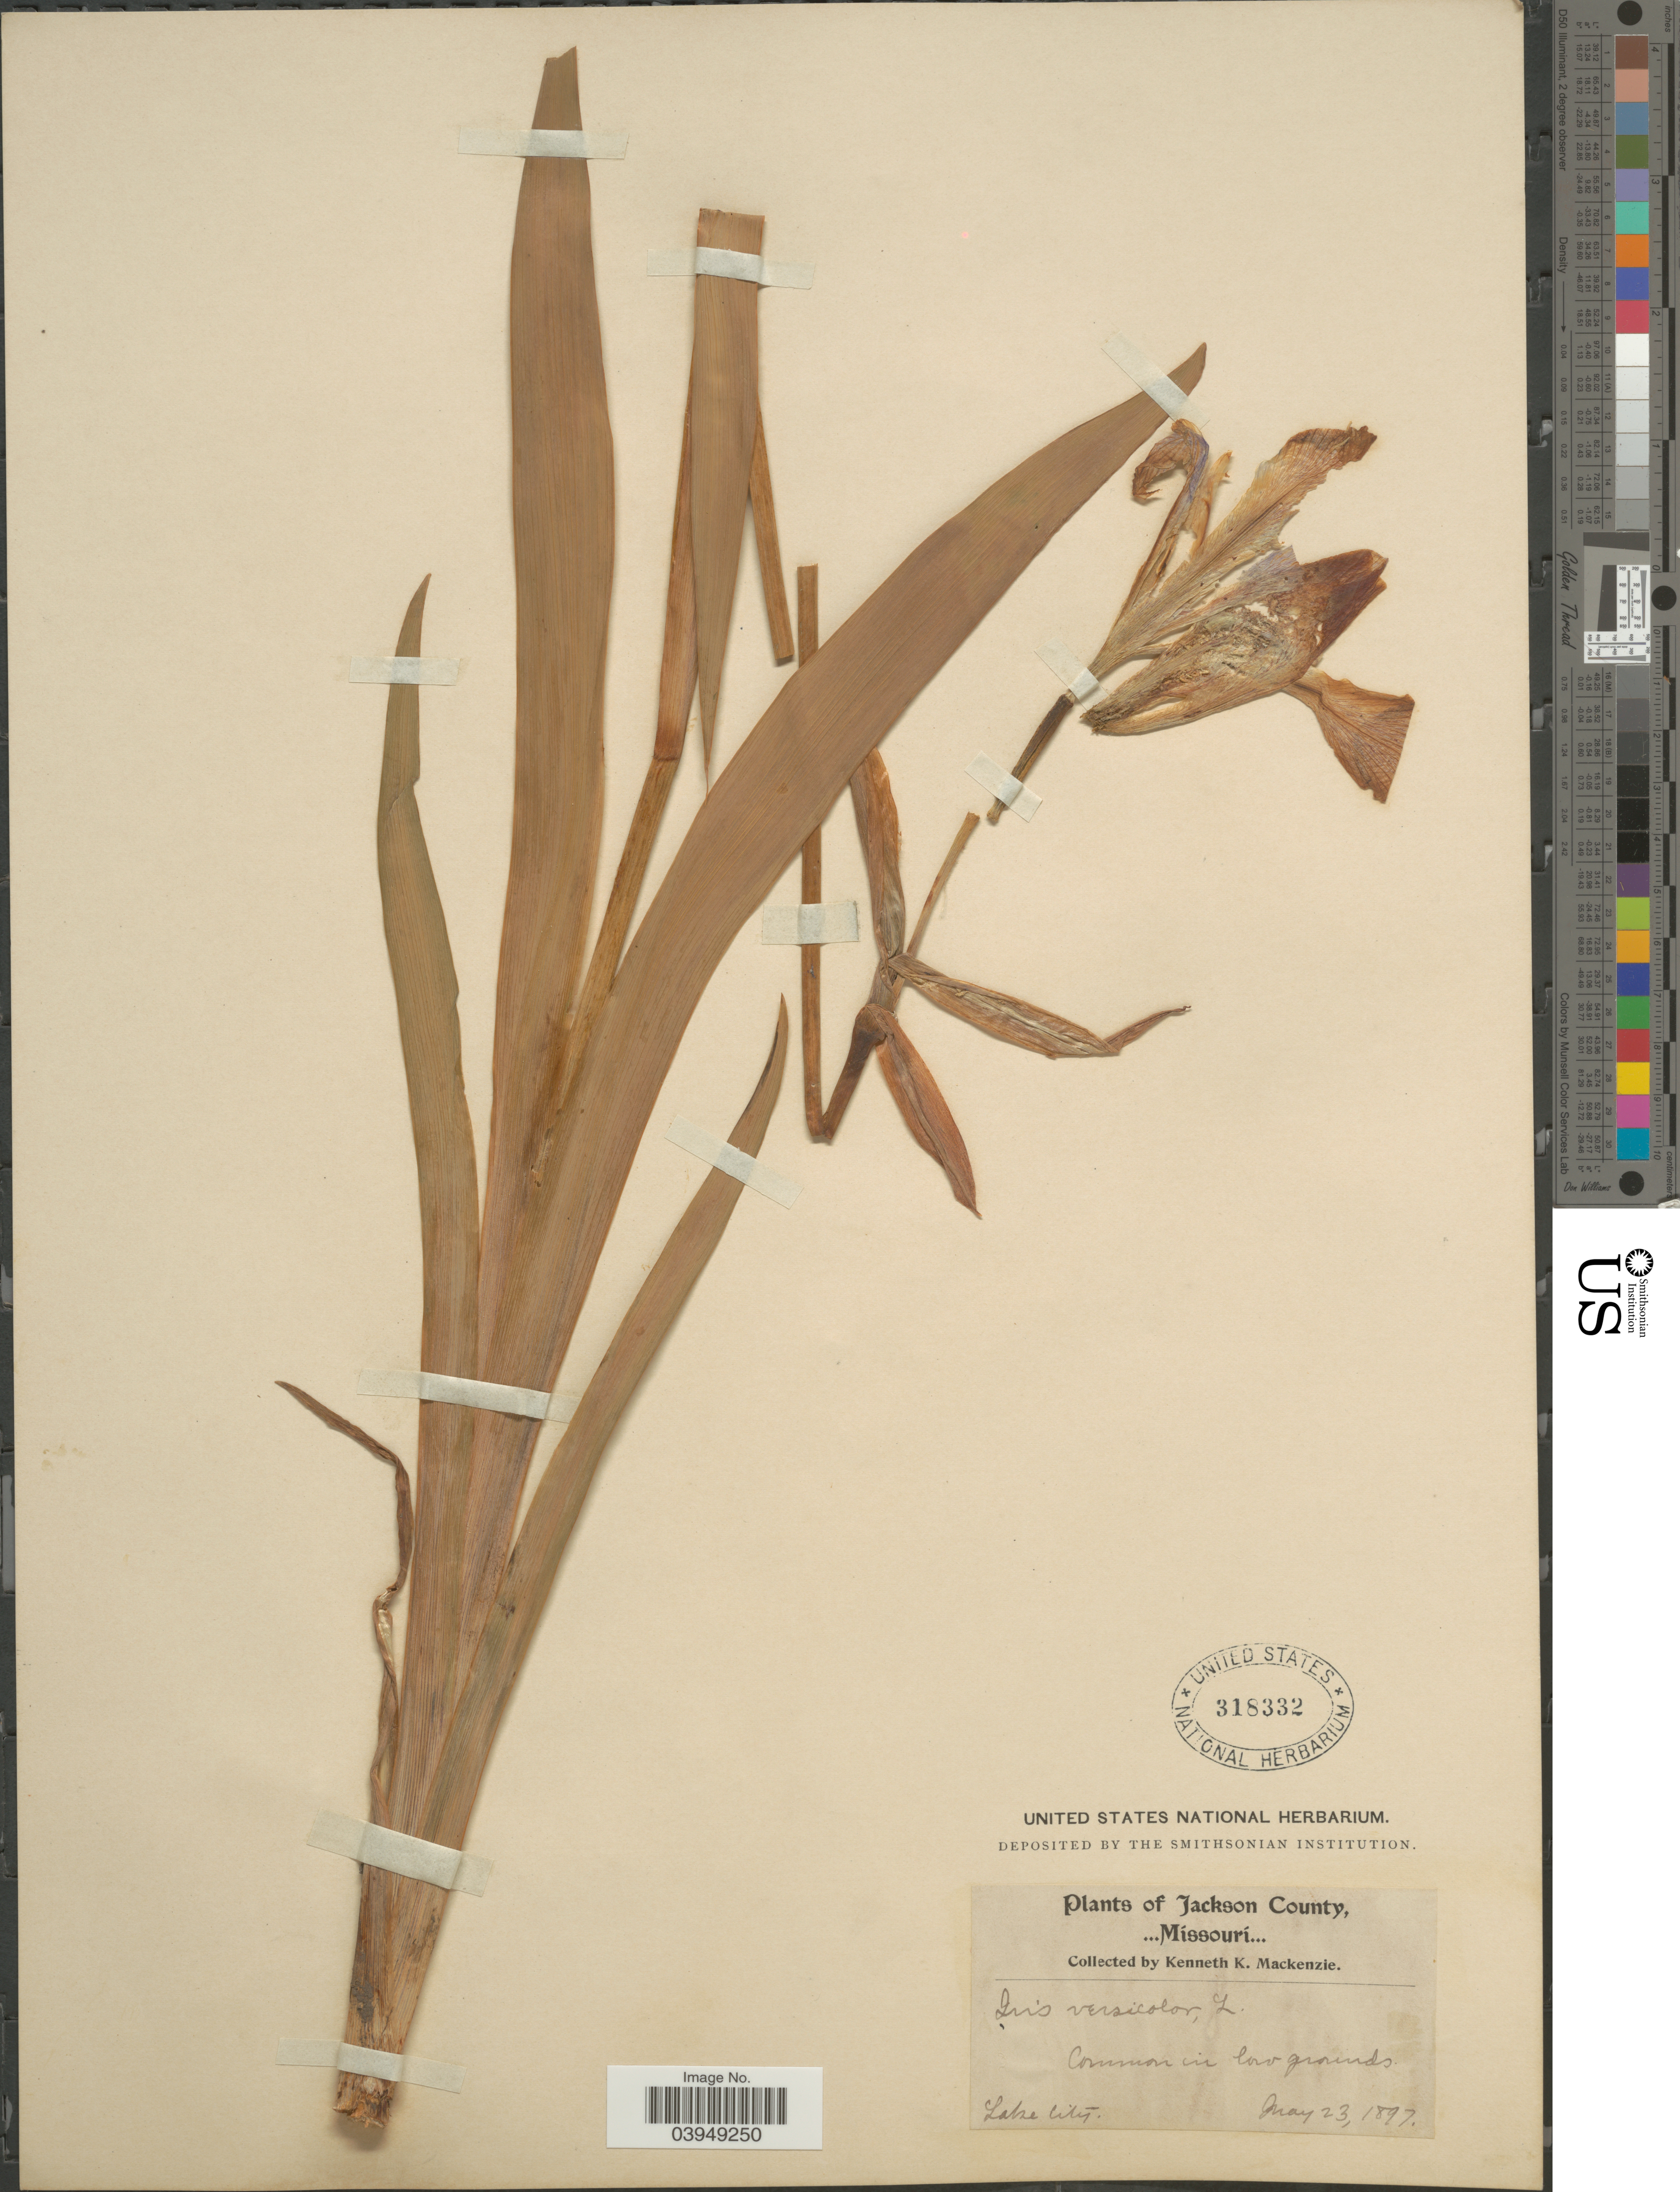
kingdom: Plantae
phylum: Tracheophyta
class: Liliopsida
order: Asparagales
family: Iridaceae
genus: Iris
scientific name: Iris versicolor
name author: L.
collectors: K. K. Mackenzie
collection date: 1897-05-23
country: United States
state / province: Missouri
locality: Jackson County. Lake City.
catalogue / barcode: US 318332